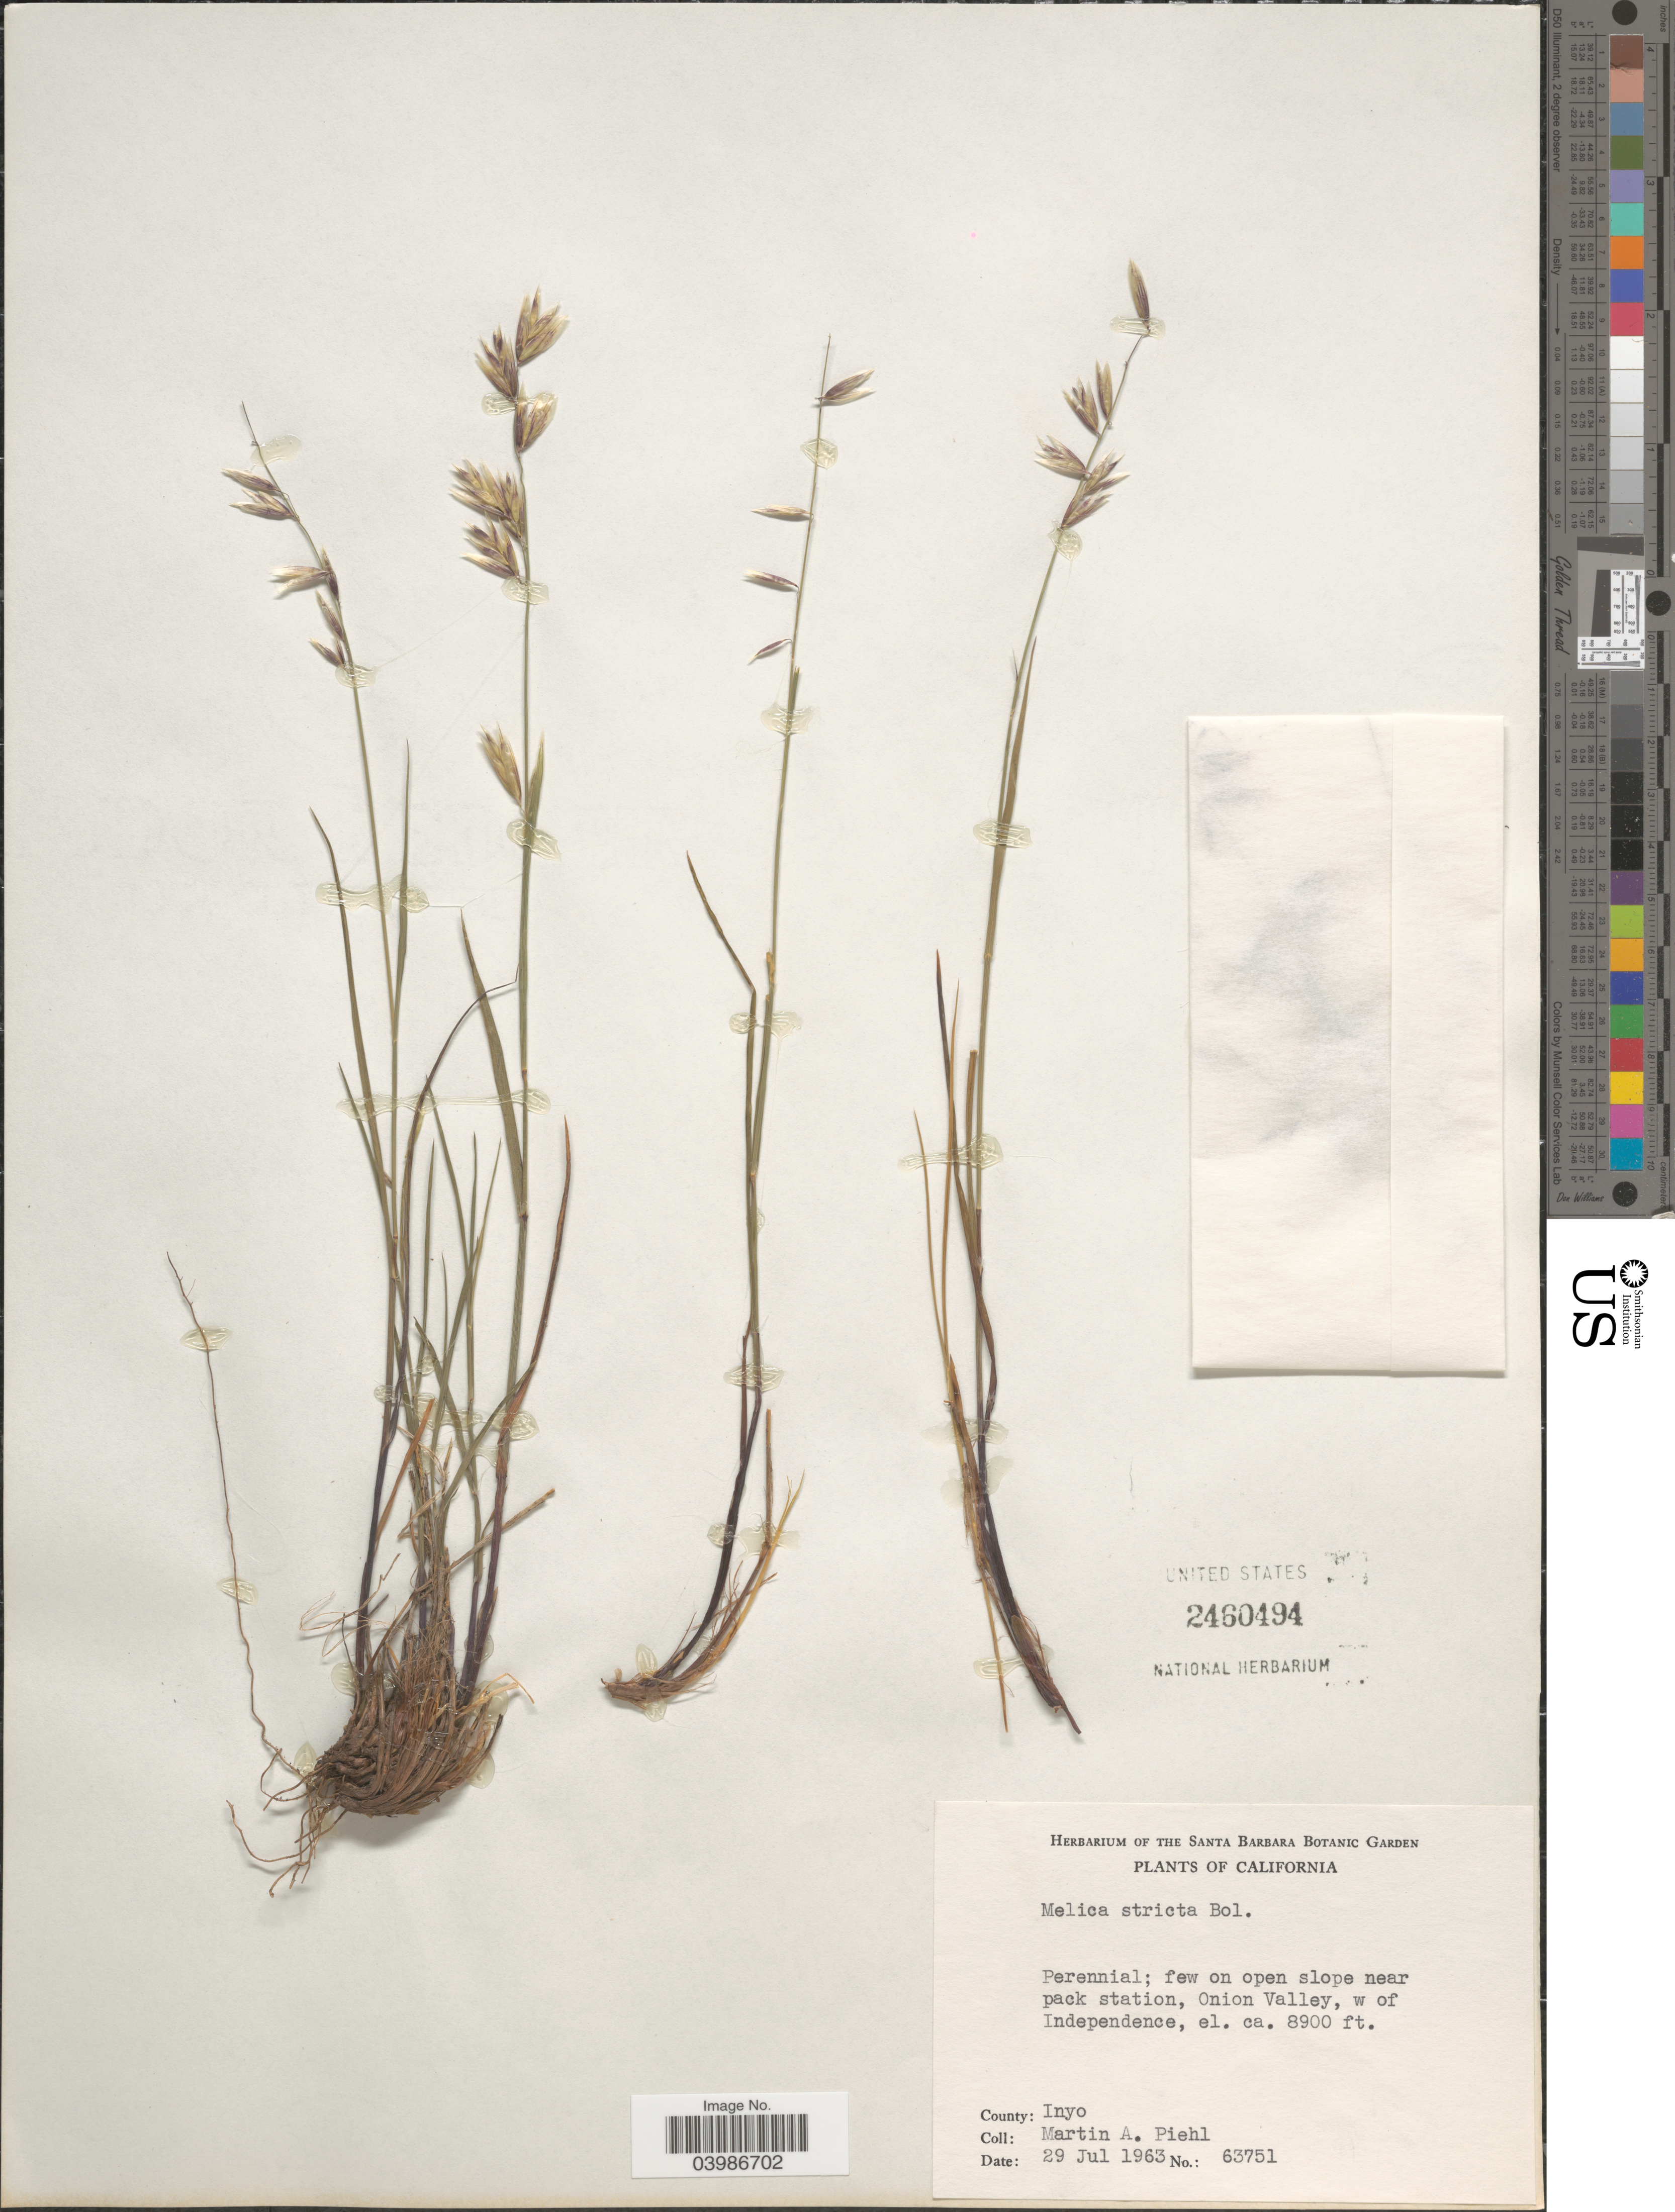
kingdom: Plantae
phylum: Tracheophyta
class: Liliopsida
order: Poales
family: Poaceae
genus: Melica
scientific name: Melica stricta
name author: Bol.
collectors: M. Piehl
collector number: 63751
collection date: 1963-07-29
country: United States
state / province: California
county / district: Inyo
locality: Onion Valley, w of Independence. County: Inyo.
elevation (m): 2713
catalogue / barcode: US 2460494